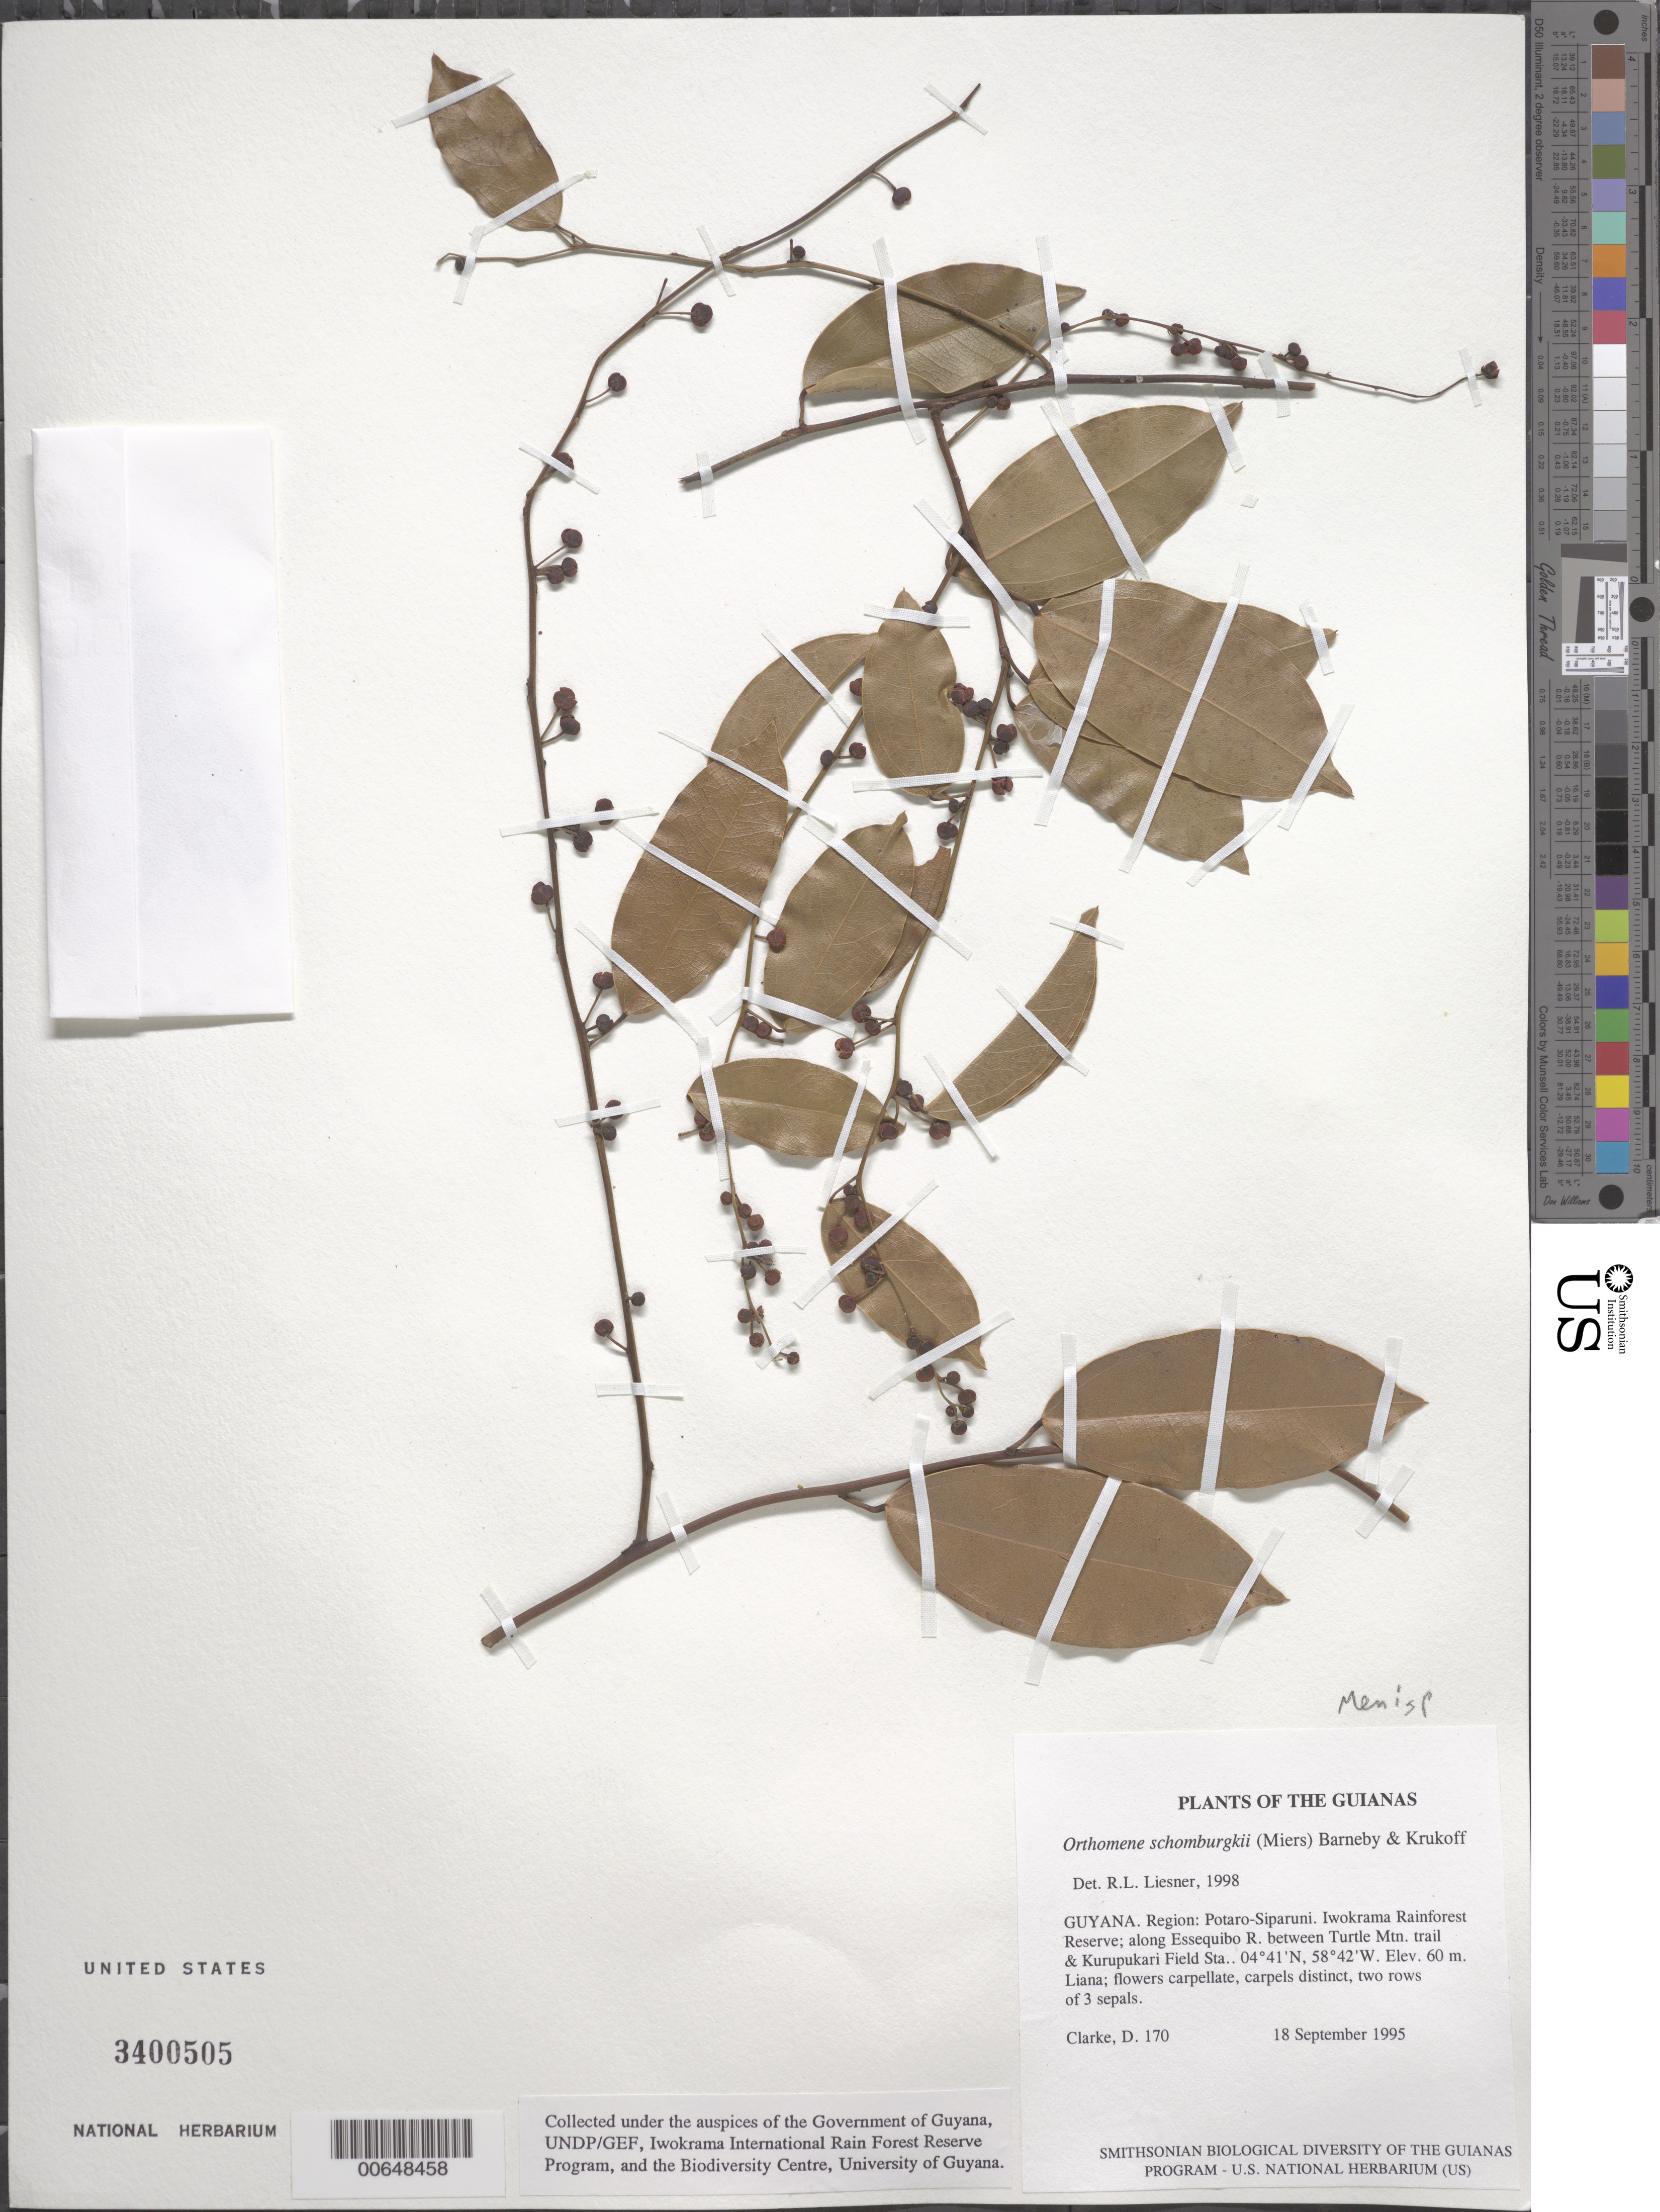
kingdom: Plantae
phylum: Tracheophyta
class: Magnoliopsida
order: Ranunculales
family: Menispermaceae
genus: Anomospermum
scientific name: Anomospermum schomburgkii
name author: Miers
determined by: Strong, Mark T., (BOT), Smithsonian Institution - National Museum of Natural History (UNITED STATES)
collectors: D. Clarke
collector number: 170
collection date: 1995-09-18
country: Guyana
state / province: Potaro-Siparuni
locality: Region: Potaro-Siparuni. Iwokrama Rainforest Reserve; along Essequibo R. between Turtle Mtn. trail & Kurupukari Field Sta.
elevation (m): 60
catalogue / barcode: US 3400505